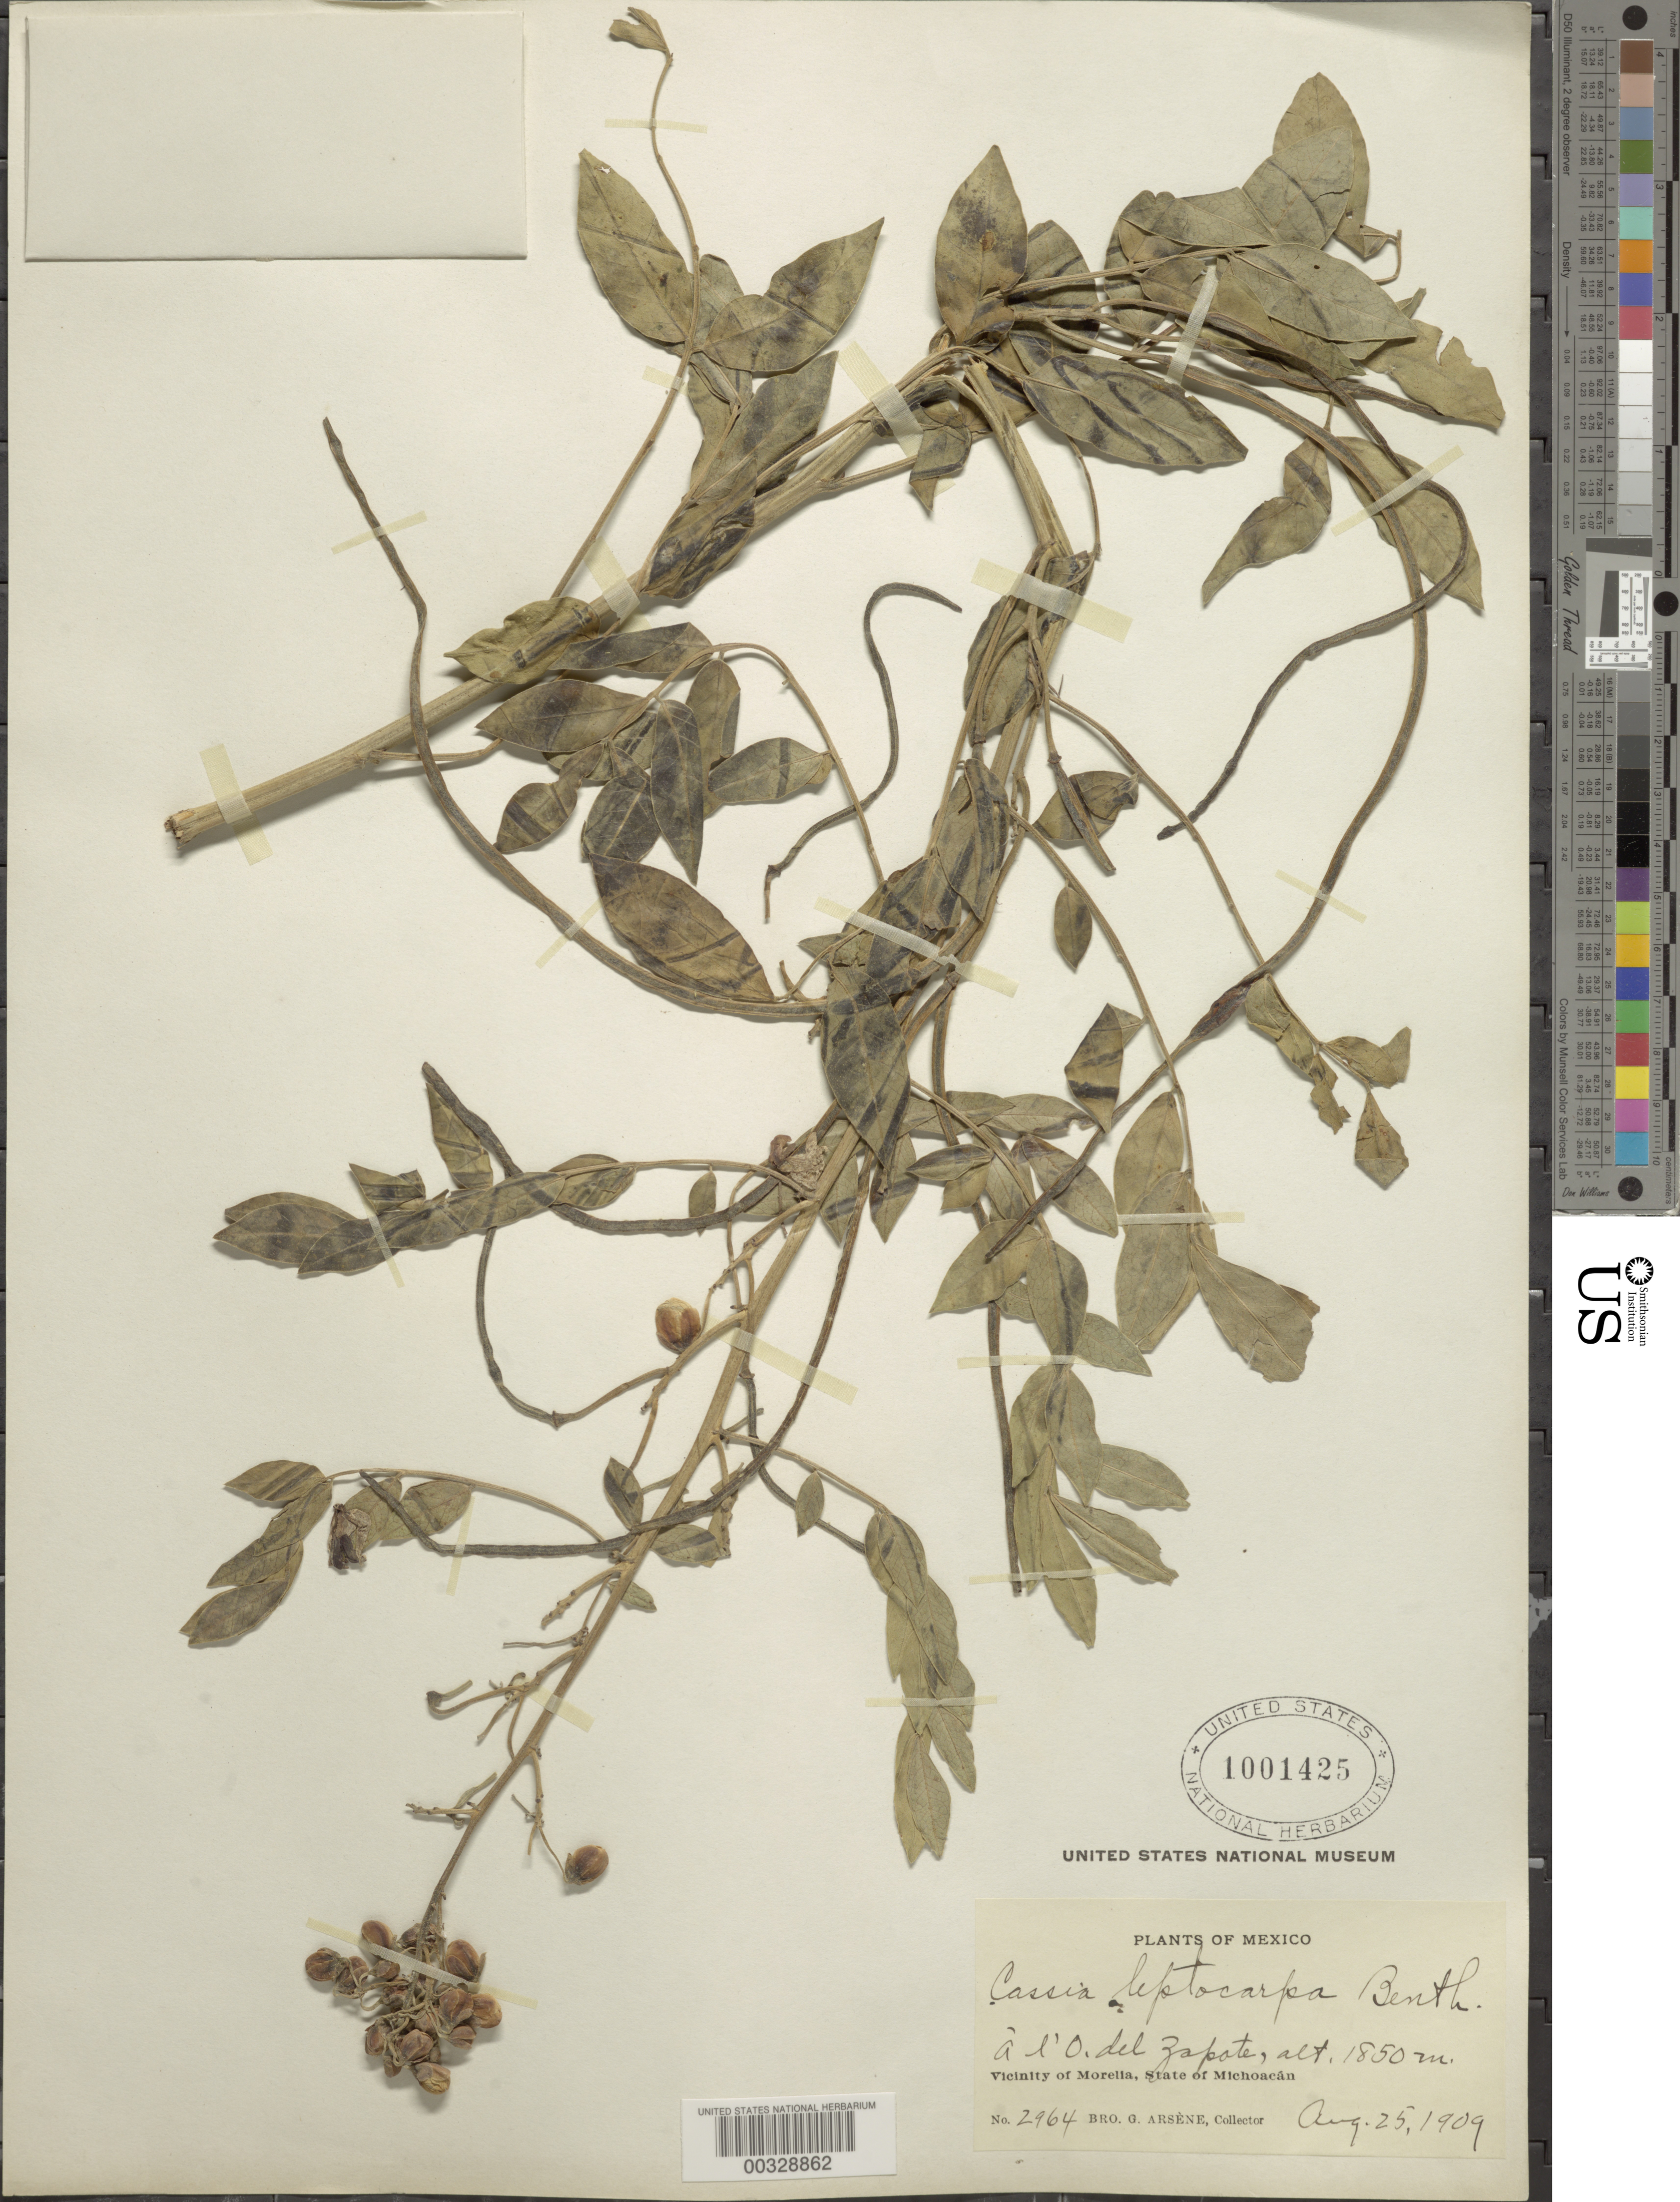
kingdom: Plantae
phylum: Tracheophyta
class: Magnoliopsida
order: Fabales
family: Fabaceae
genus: Senna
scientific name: Senna hirsuta var. leptocarpa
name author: (Benth.) H.S. Irwin & Barneby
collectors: Bro. G. Arsène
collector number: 2964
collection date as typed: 25 Aug 1909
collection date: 1909-08-25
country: Mexico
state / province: Michoacán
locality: A l'o del Zapate, vicinity of Morelia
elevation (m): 1850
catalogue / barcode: US 1001425